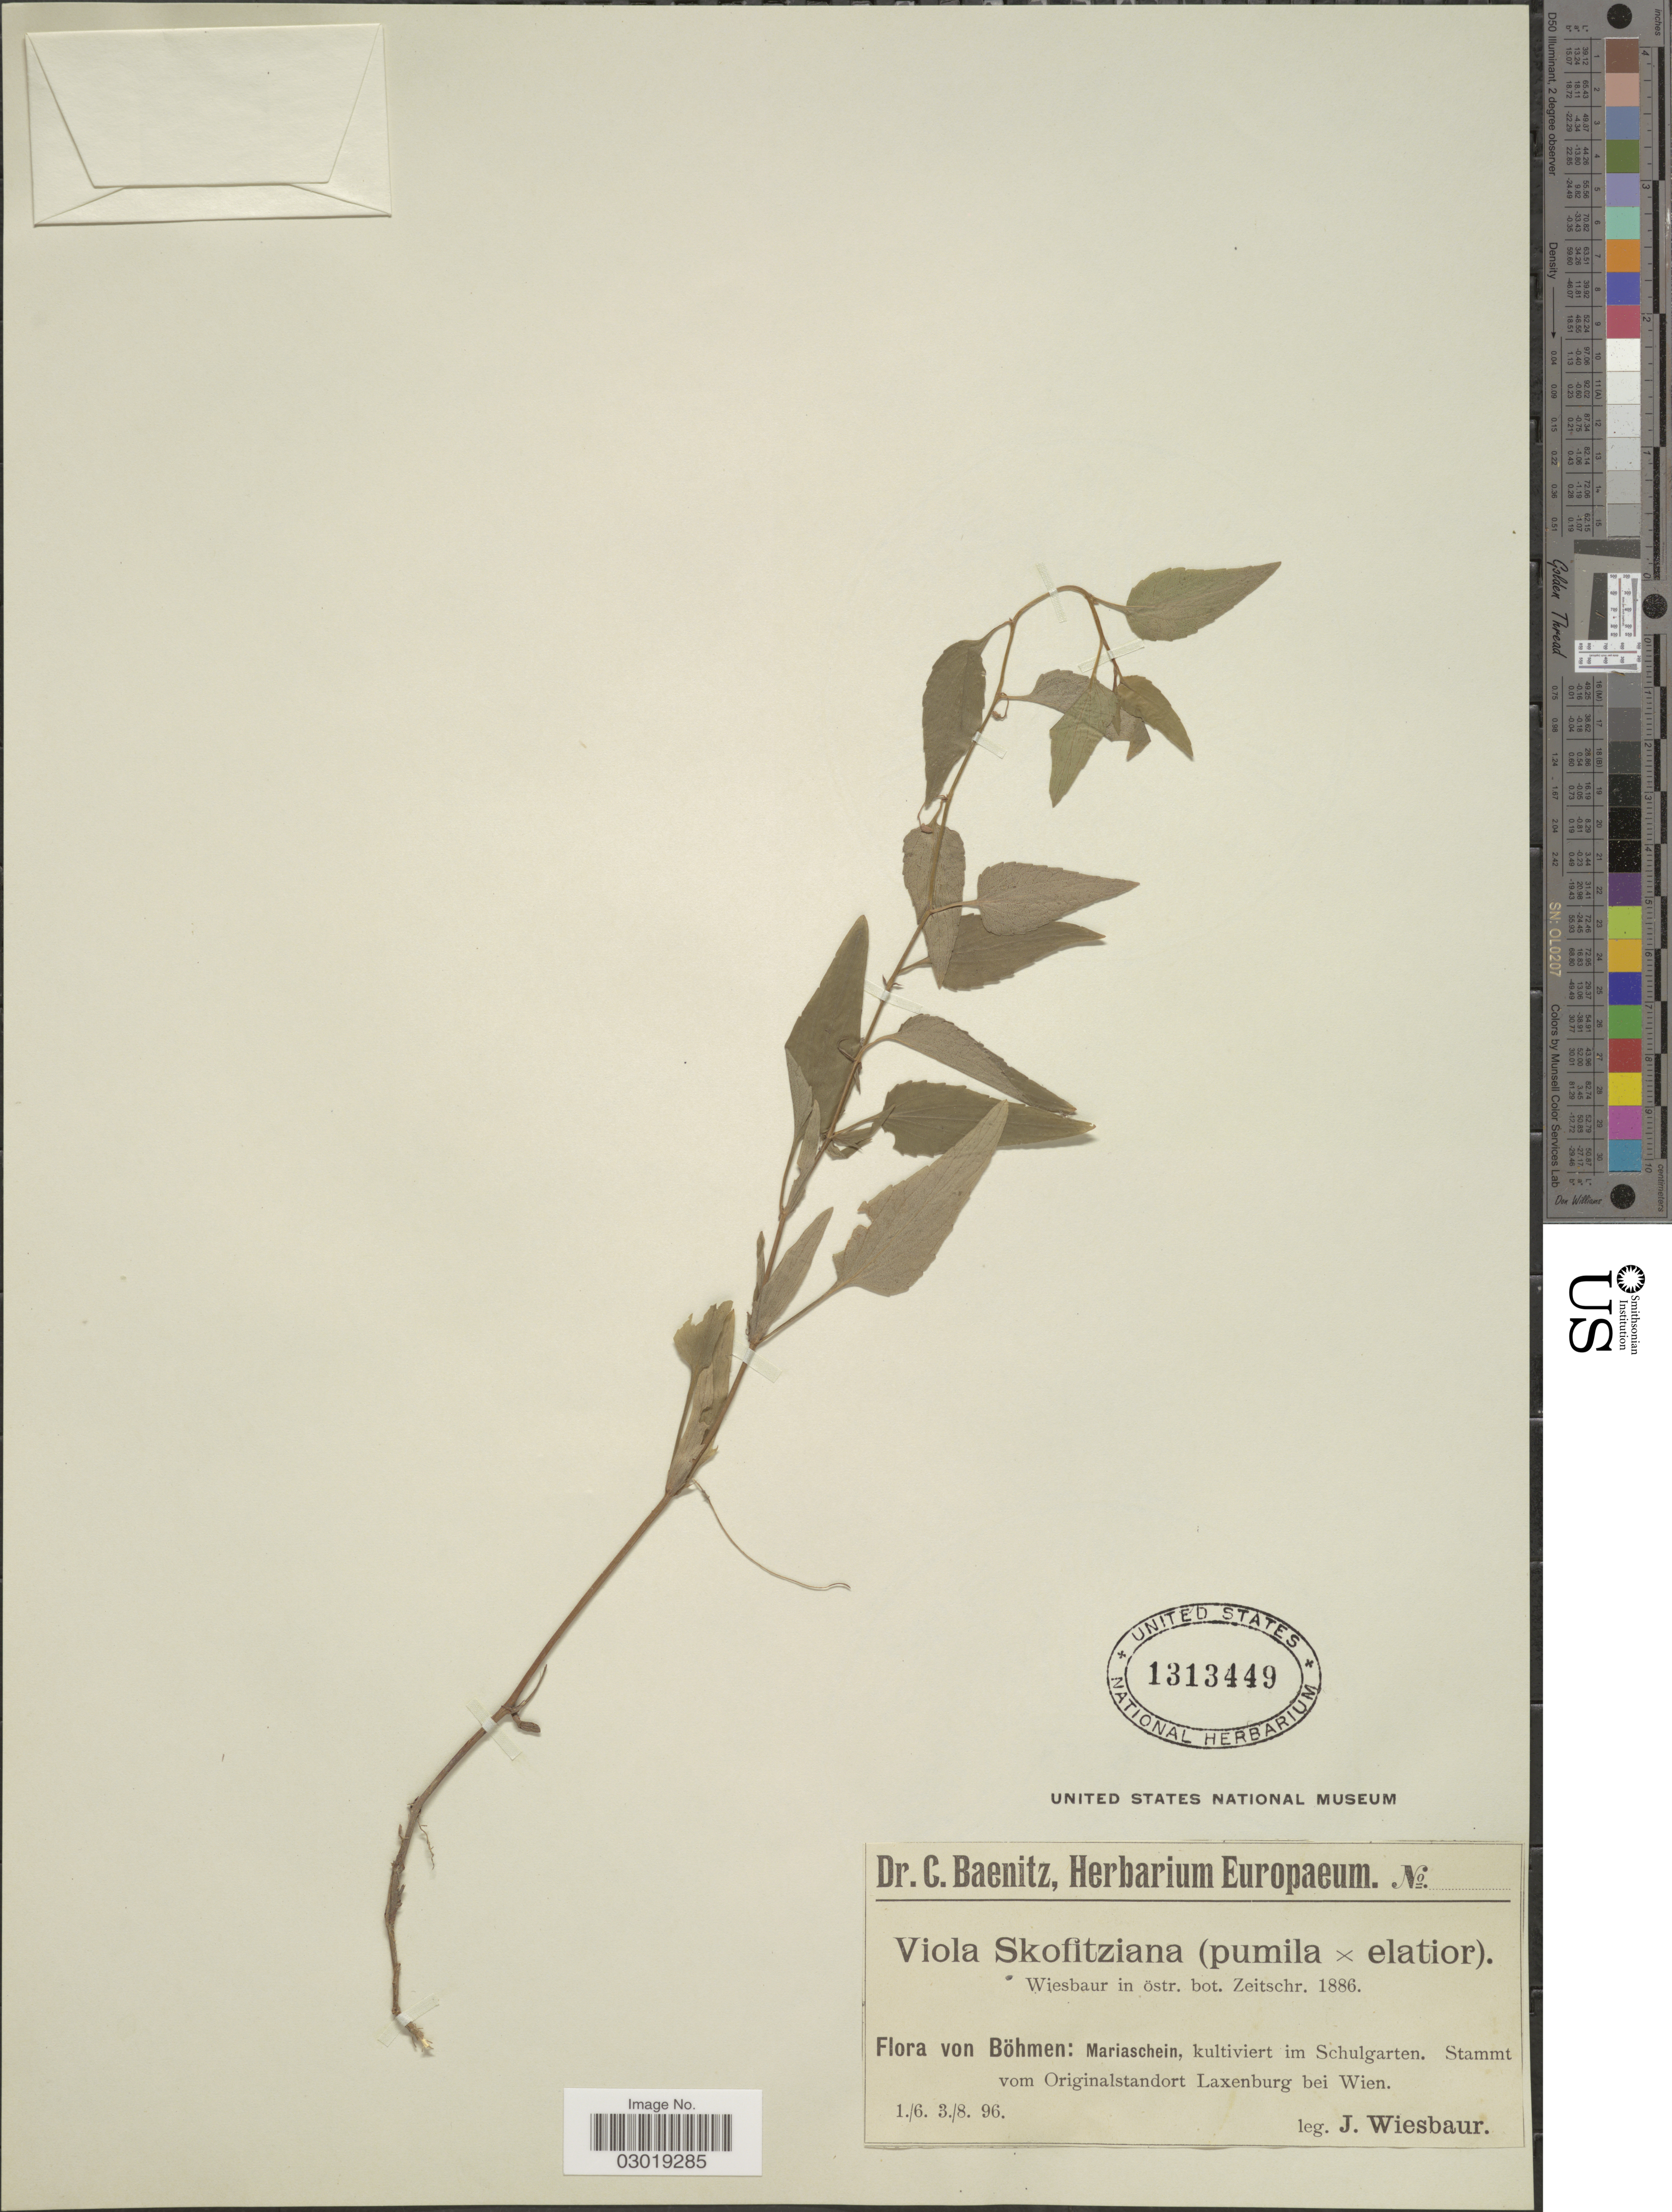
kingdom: Plantae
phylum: Tracheophyta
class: Magnoliopsida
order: Malpighiales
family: Violaceae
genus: Viola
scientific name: Viola skofitziana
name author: Wiesb.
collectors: J. Wiesbaur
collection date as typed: Transcribed d/m/y: 1/6/96 to 3/8/96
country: Czechia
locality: Böhmen: Mariaschein, kultiviert im Schulgarten. Stammt vom Originalstandort Laxenburg bei Wien.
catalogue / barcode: US 1313449